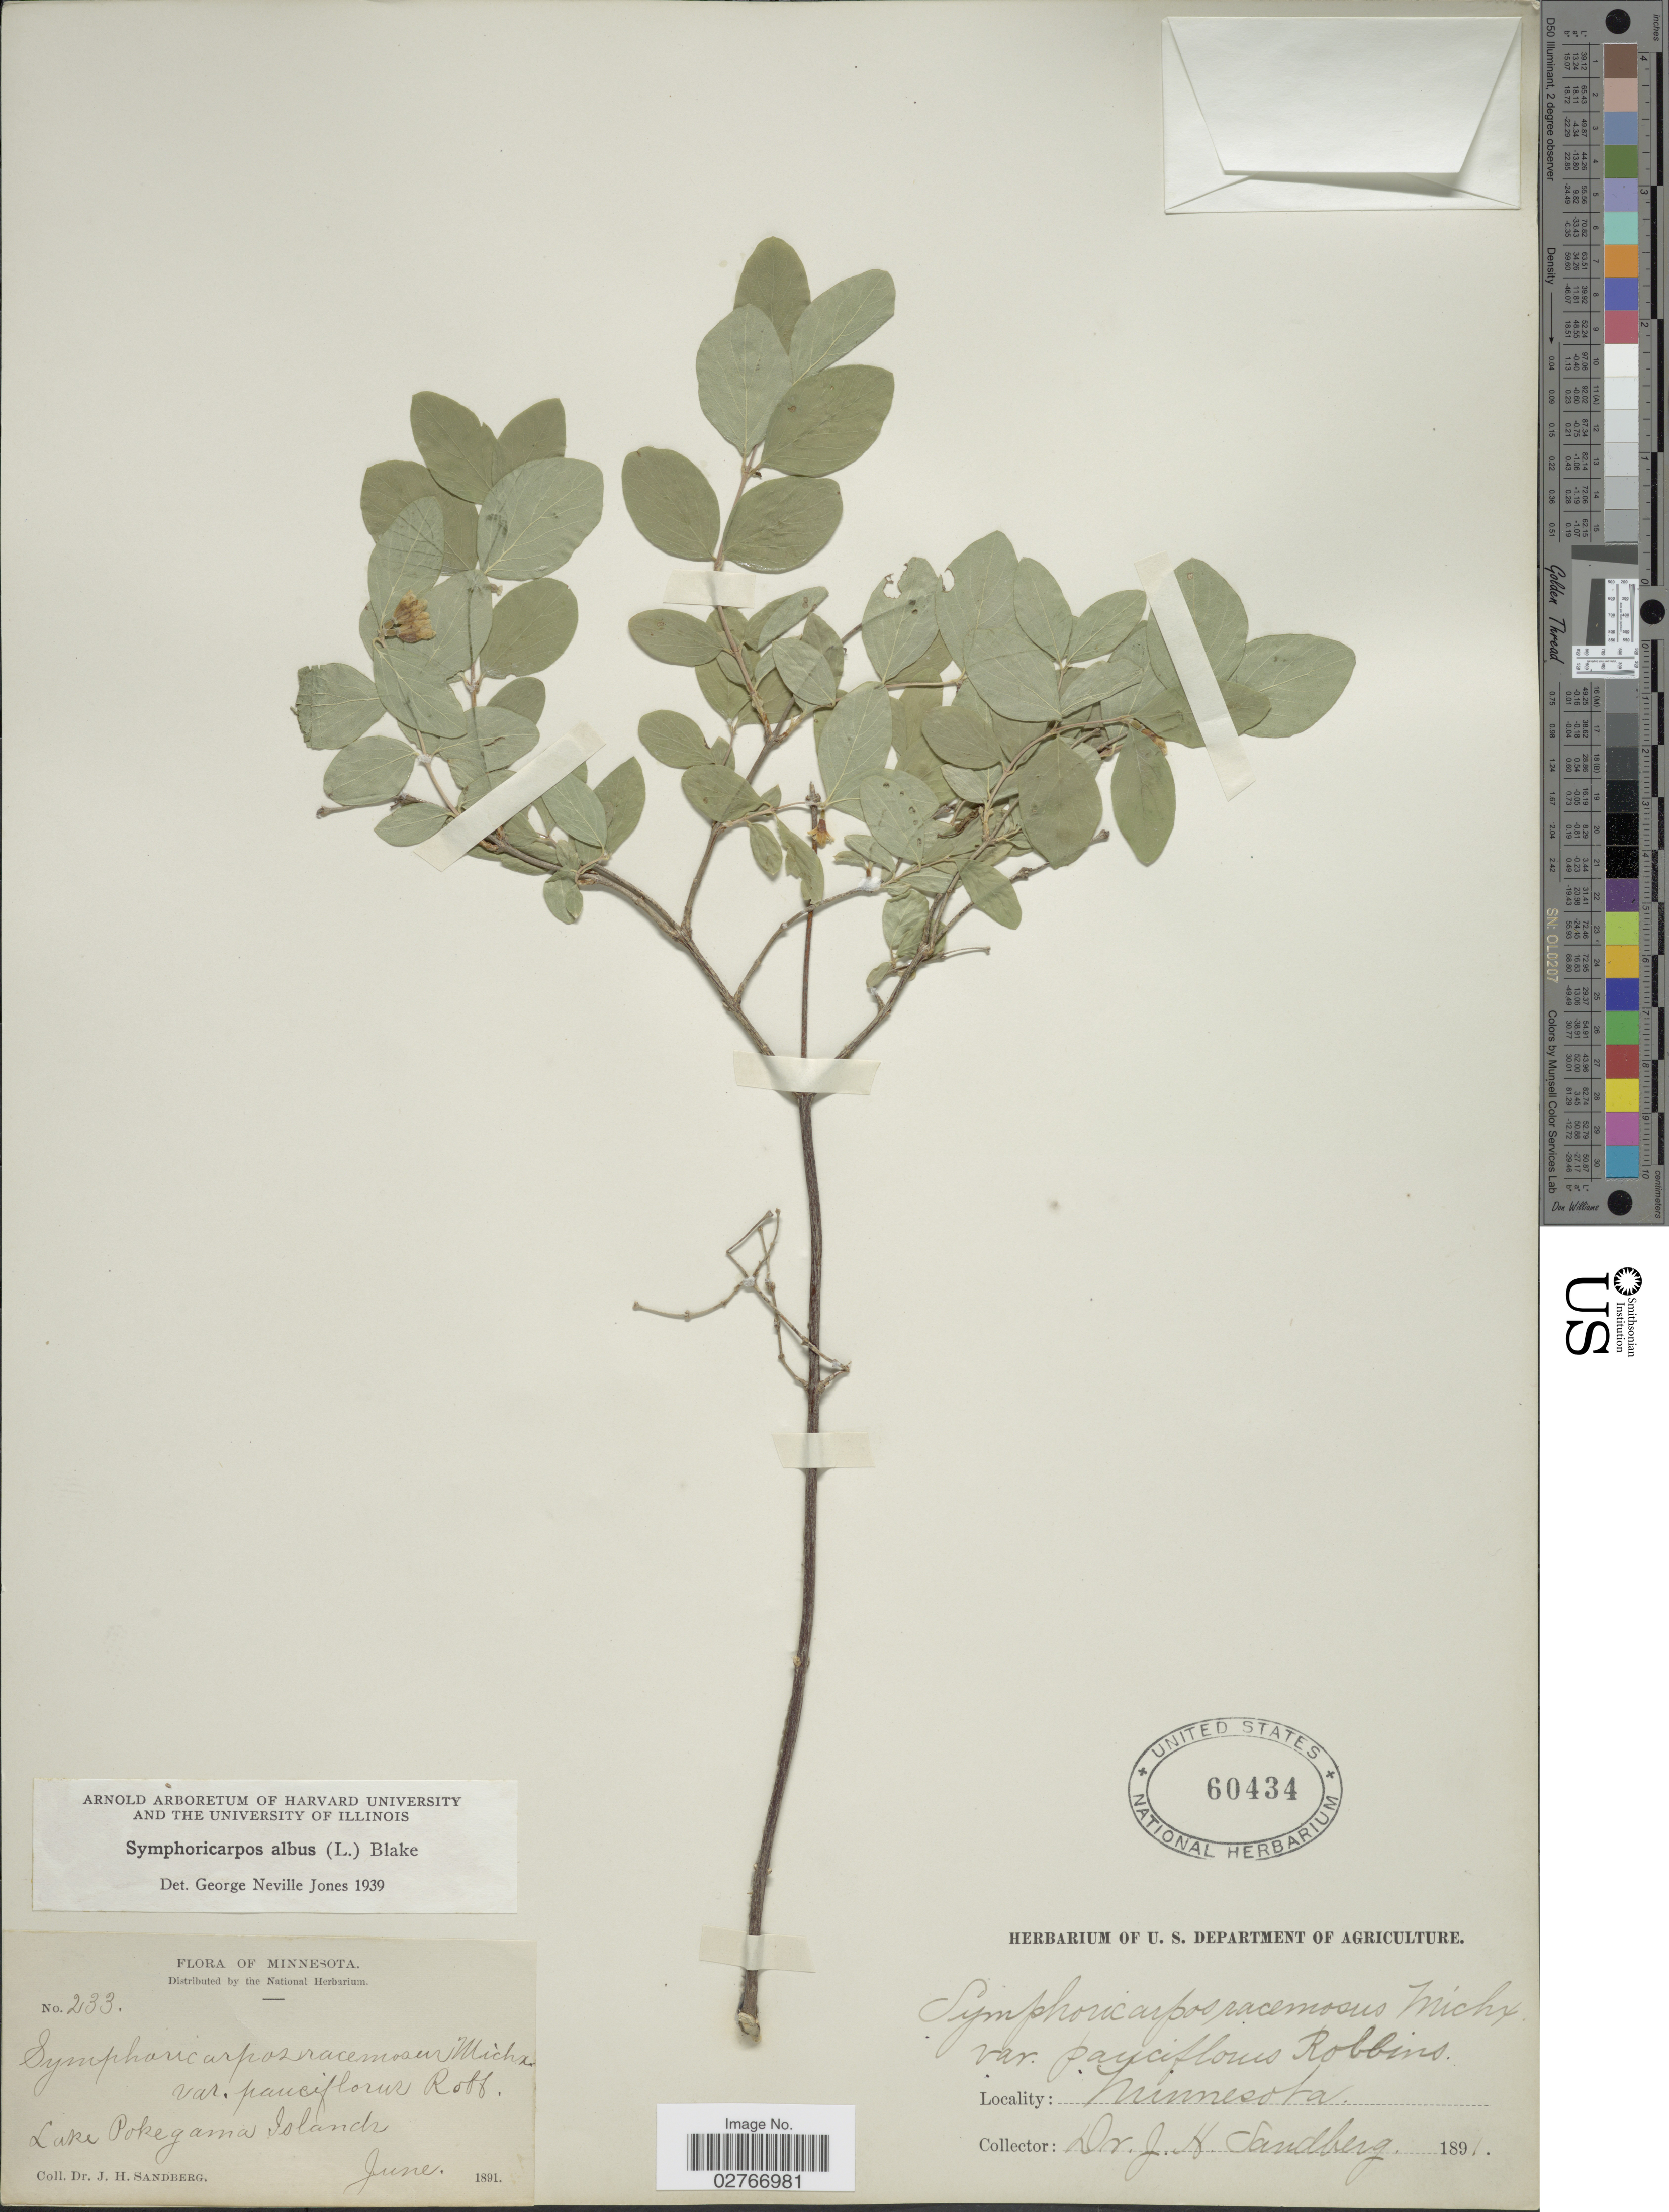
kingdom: Plantae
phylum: Tracheophyta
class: Magnoliopsida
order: Dipsacales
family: Caprifoliaceae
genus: Symphoricarpos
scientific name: Symphoricarpos albus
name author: (L.) S.F. Blake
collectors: J. H. Sandberg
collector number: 233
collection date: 1891-06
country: United States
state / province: Minnesota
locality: Lake Pokegama Islands.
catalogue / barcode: US 60434